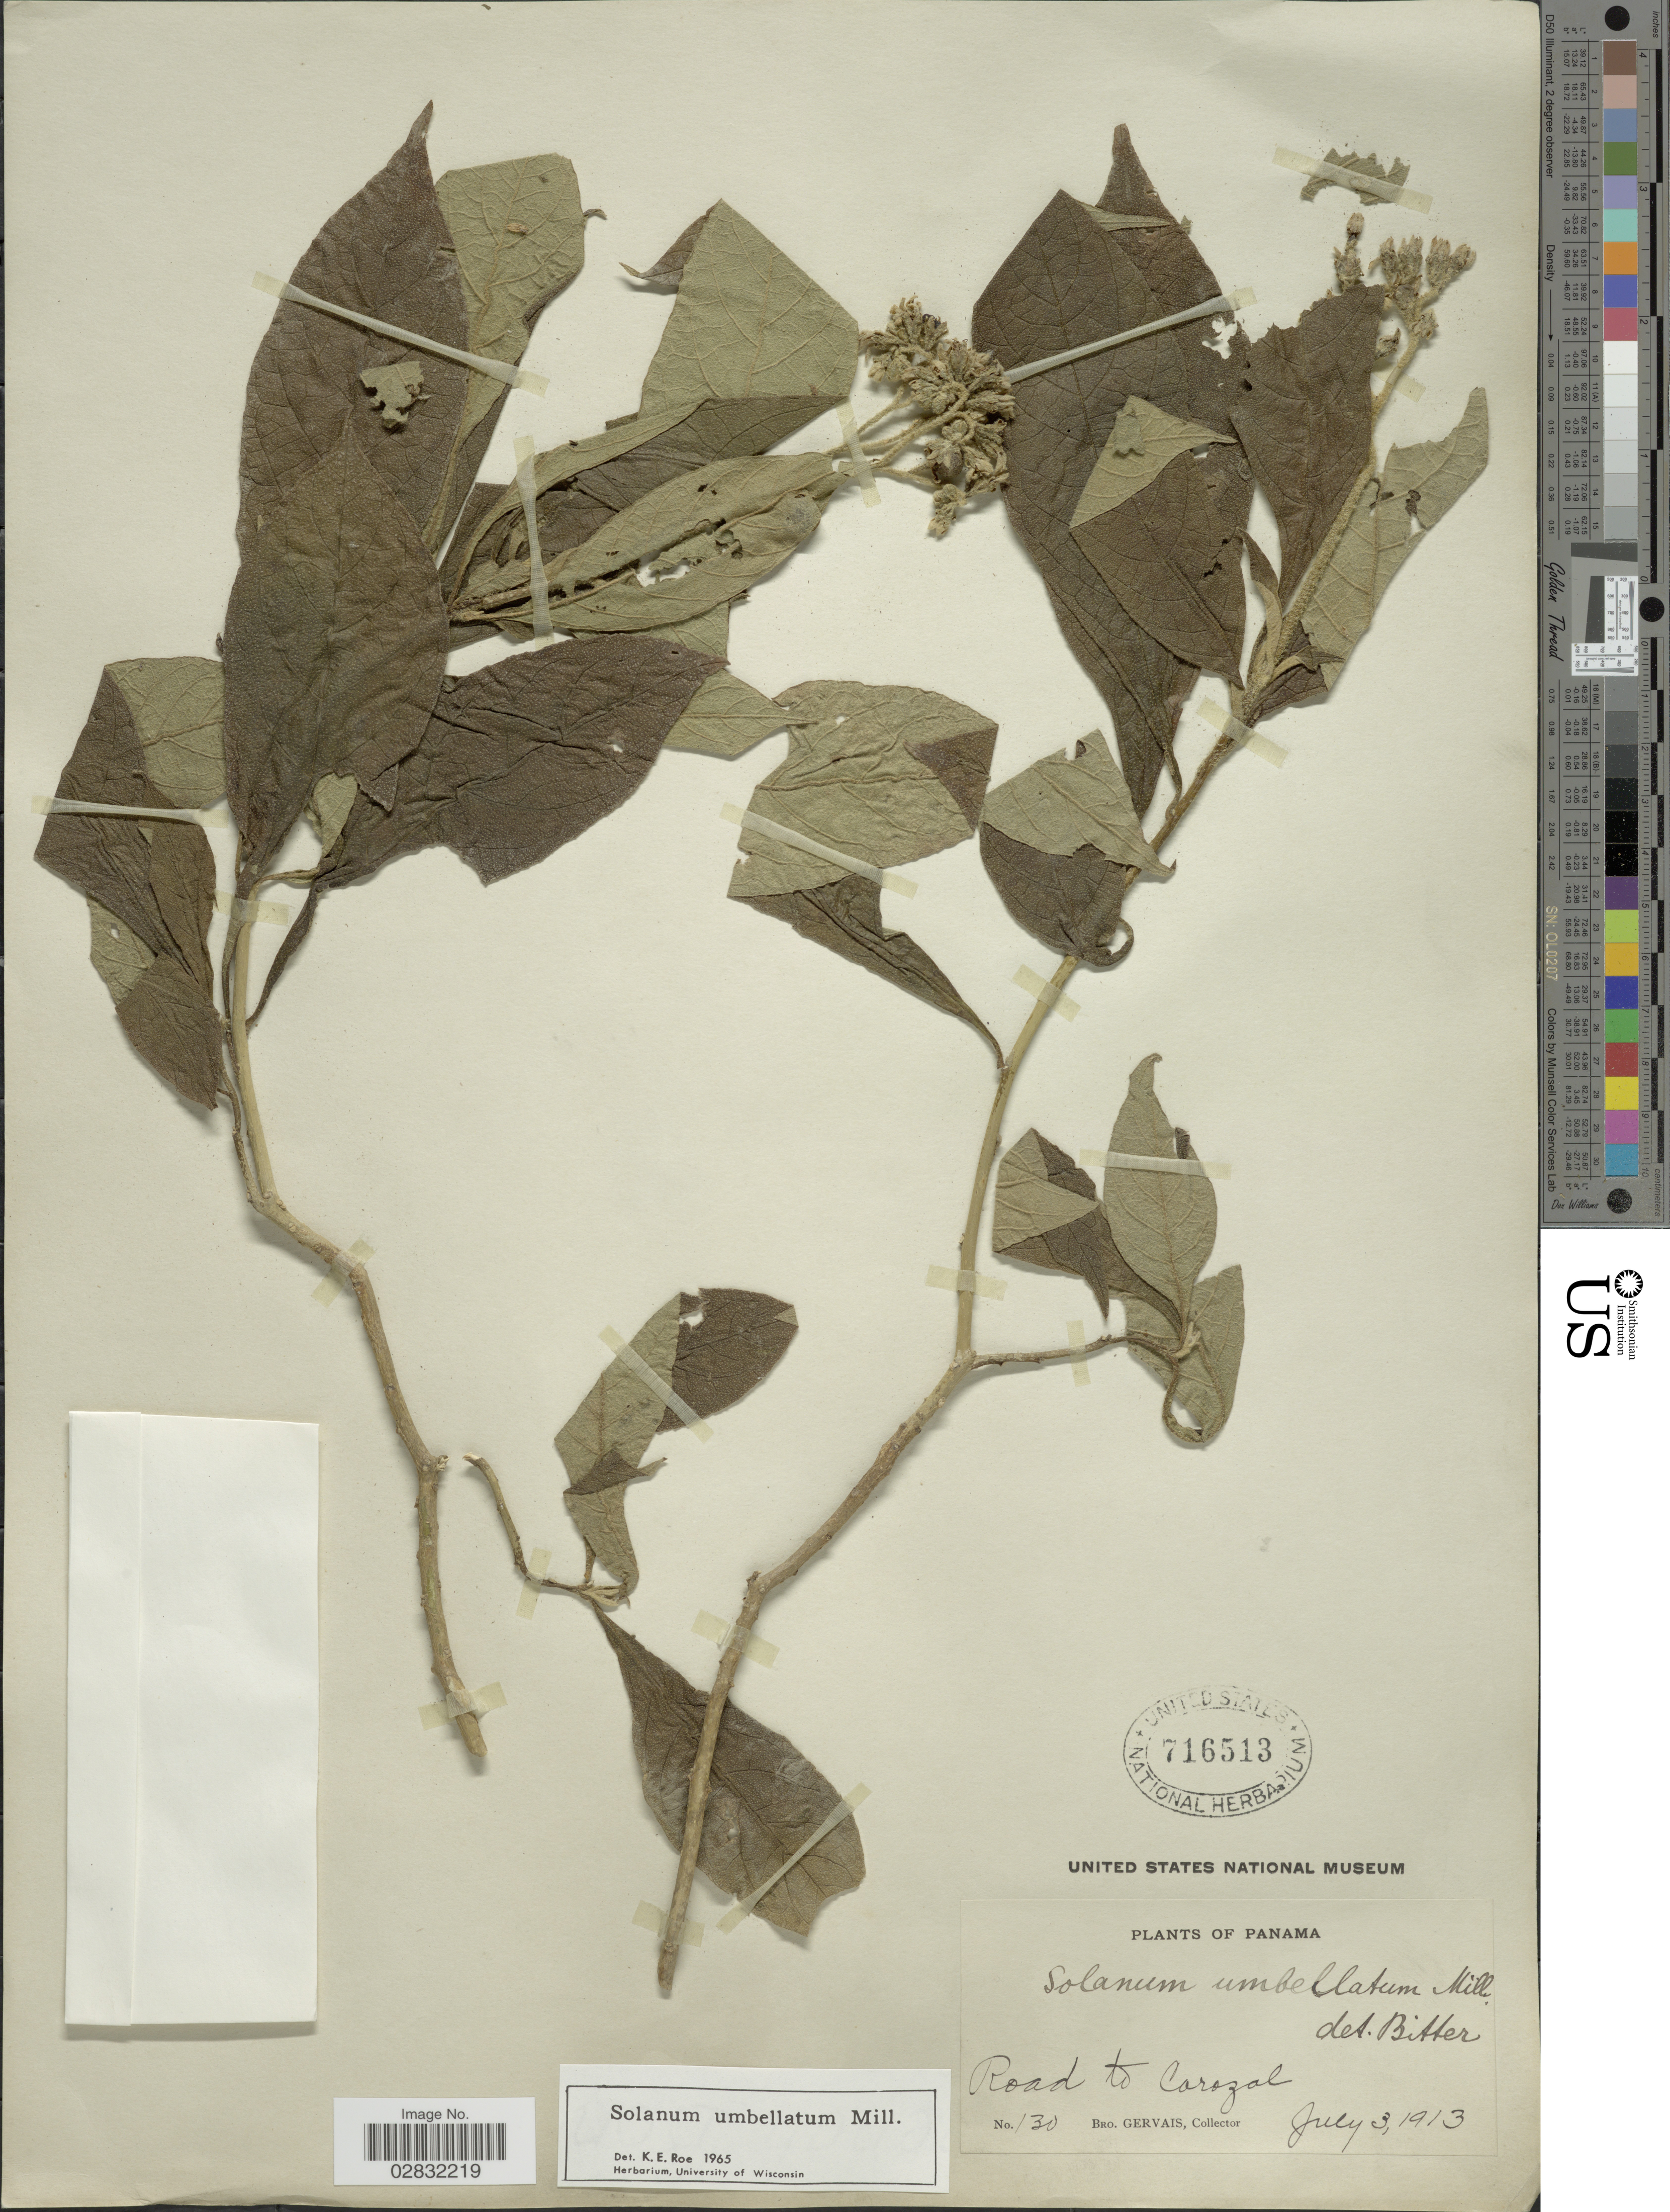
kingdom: Plantae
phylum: Tracheophyta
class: Magnoliopsida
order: Solanales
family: Solanaceae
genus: Solanum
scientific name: Solanum umbellatum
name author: Mill.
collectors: B. Gervais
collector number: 130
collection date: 1913-07-03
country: Panama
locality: Road to Corozal.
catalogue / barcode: US 716513